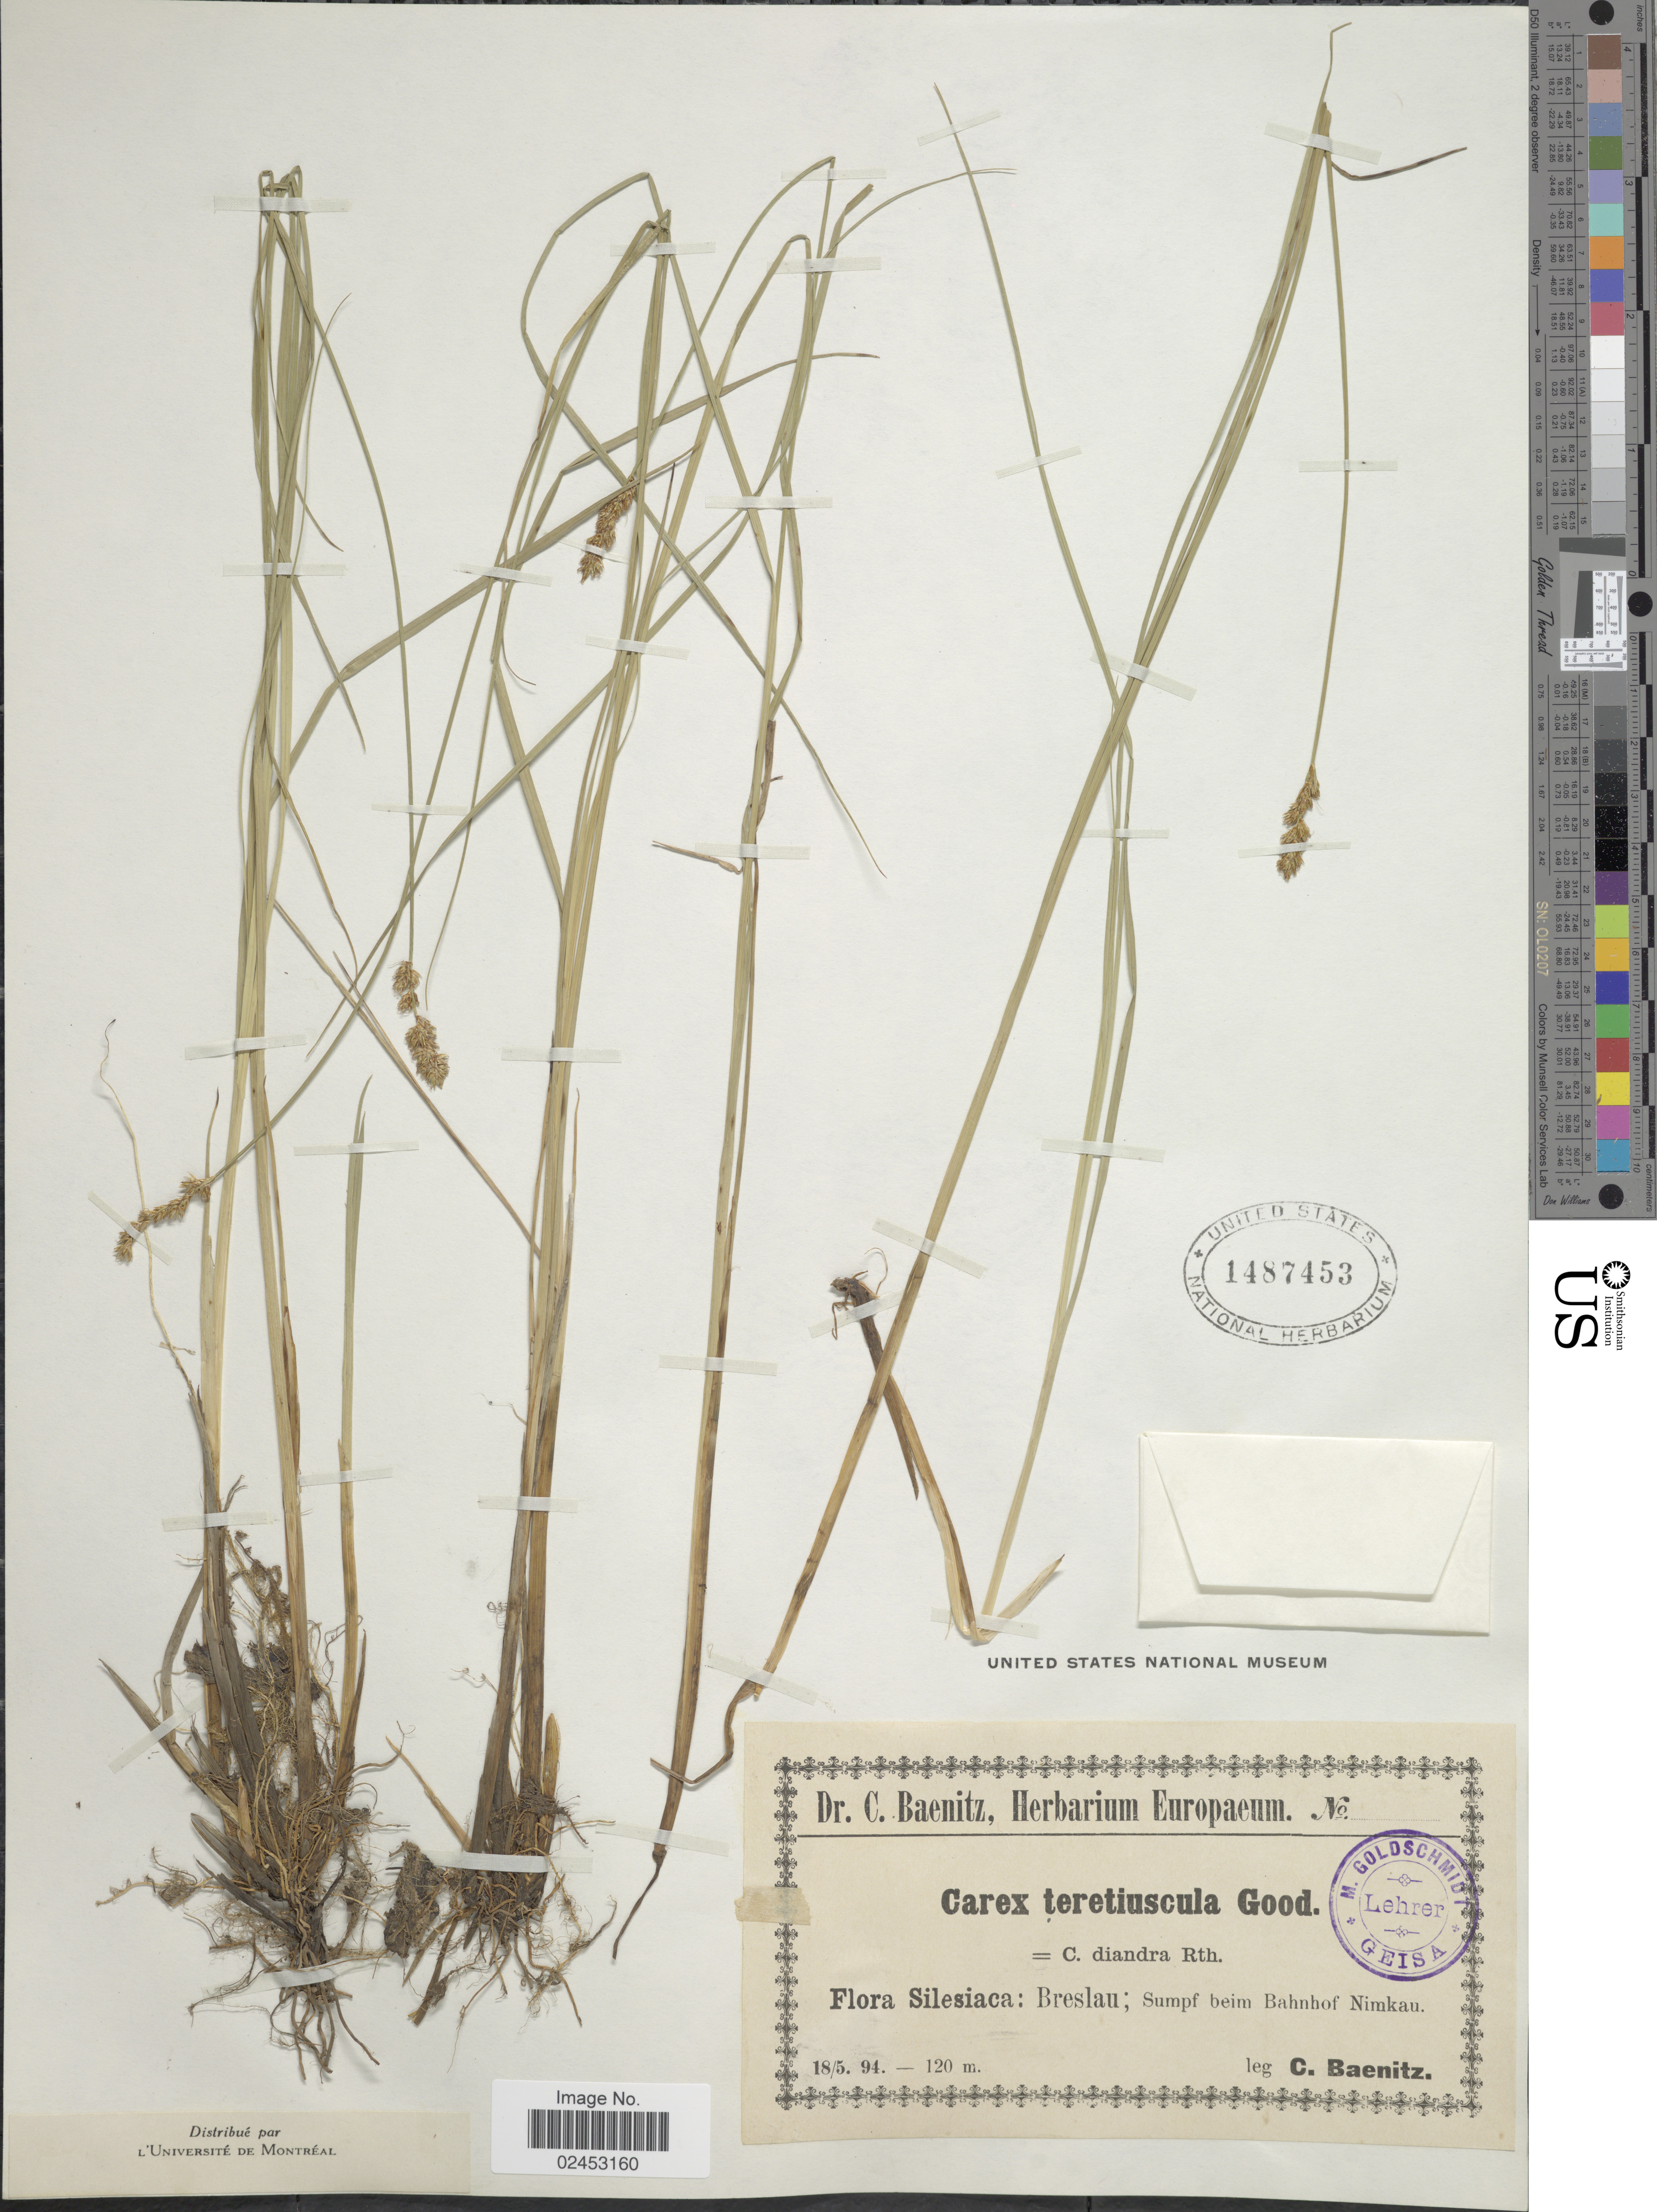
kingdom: Plantae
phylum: Tracheophyta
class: Liliopsida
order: Poales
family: Cyperaceae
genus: Carex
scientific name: Carex diandra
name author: Schrank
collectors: C. G. Baenitz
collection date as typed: Transcribed d/m/y: 18/5/94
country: Poland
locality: Silesiaca: Breslau; Sumpf beim Bahnhof Nimkau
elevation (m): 120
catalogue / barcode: US 1487453